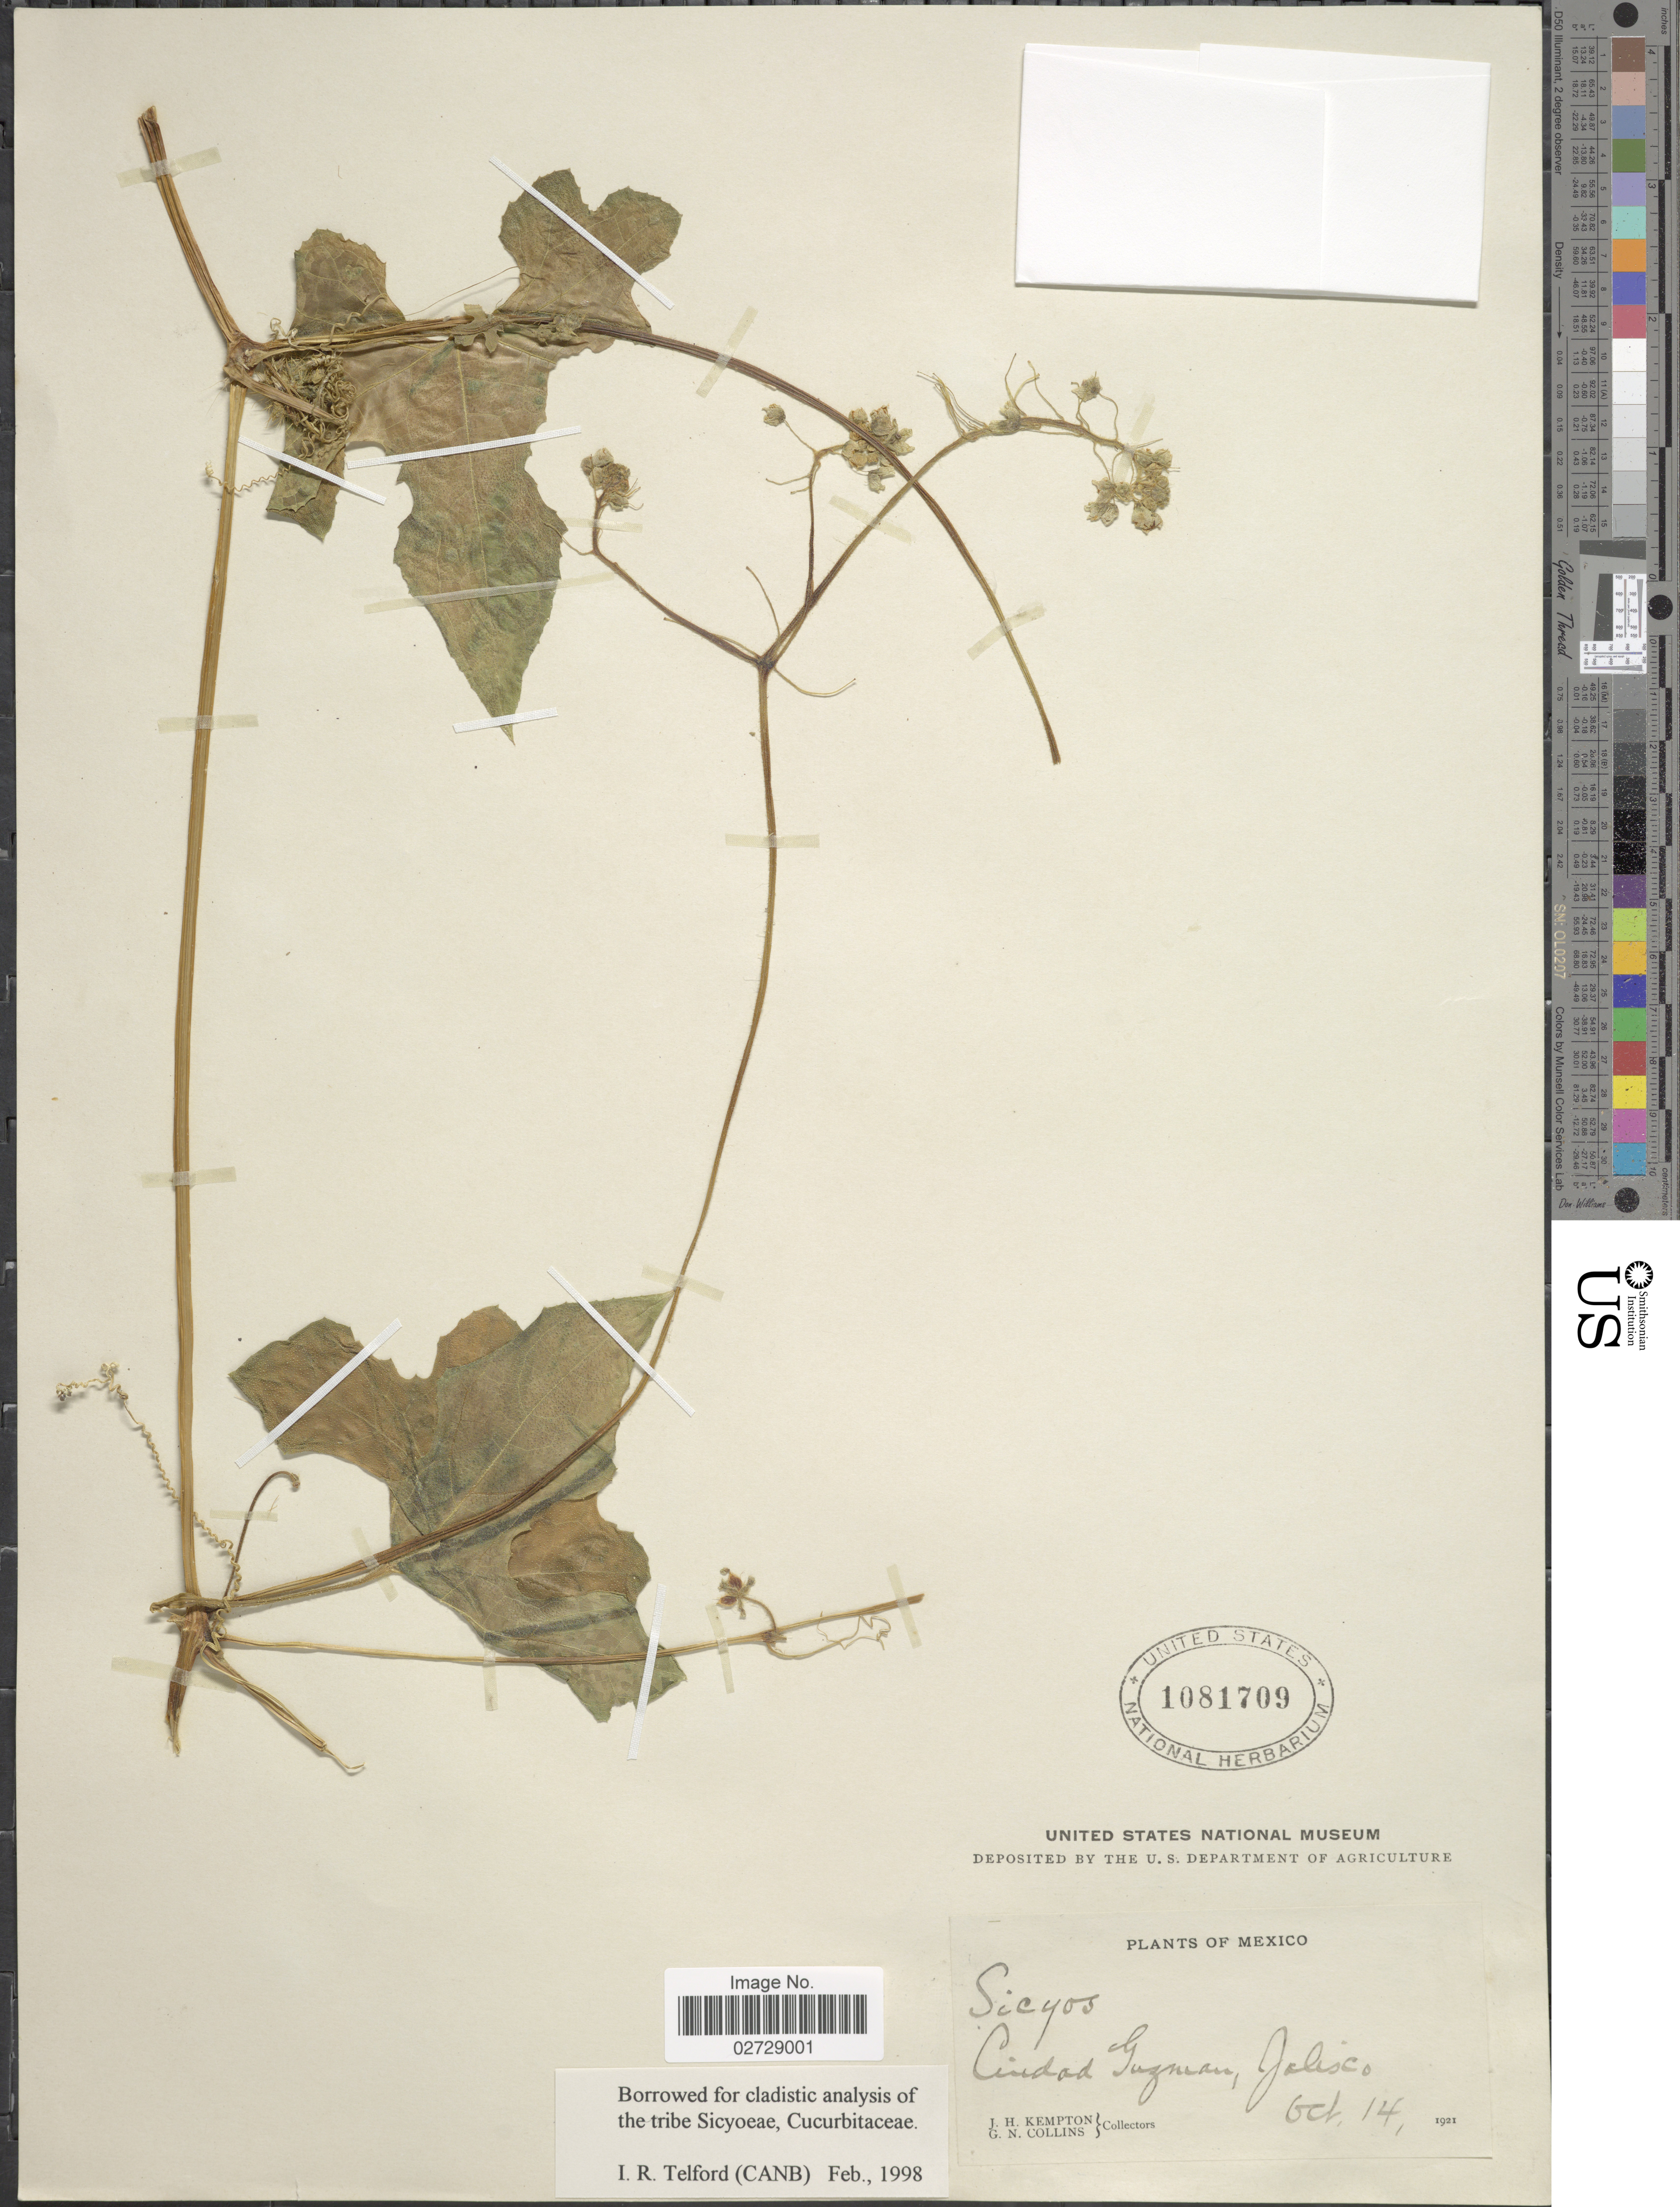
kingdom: Plantae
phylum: Tracheophyta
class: Magnoliopsida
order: Cucurbitales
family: Cucurbitaceae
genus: Sicyos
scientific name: Sicyos sp.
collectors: J. H. Kempton & G. Collins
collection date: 1921-10-14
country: Mexico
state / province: Jalisco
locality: Ciudad Guzman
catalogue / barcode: US 1081709